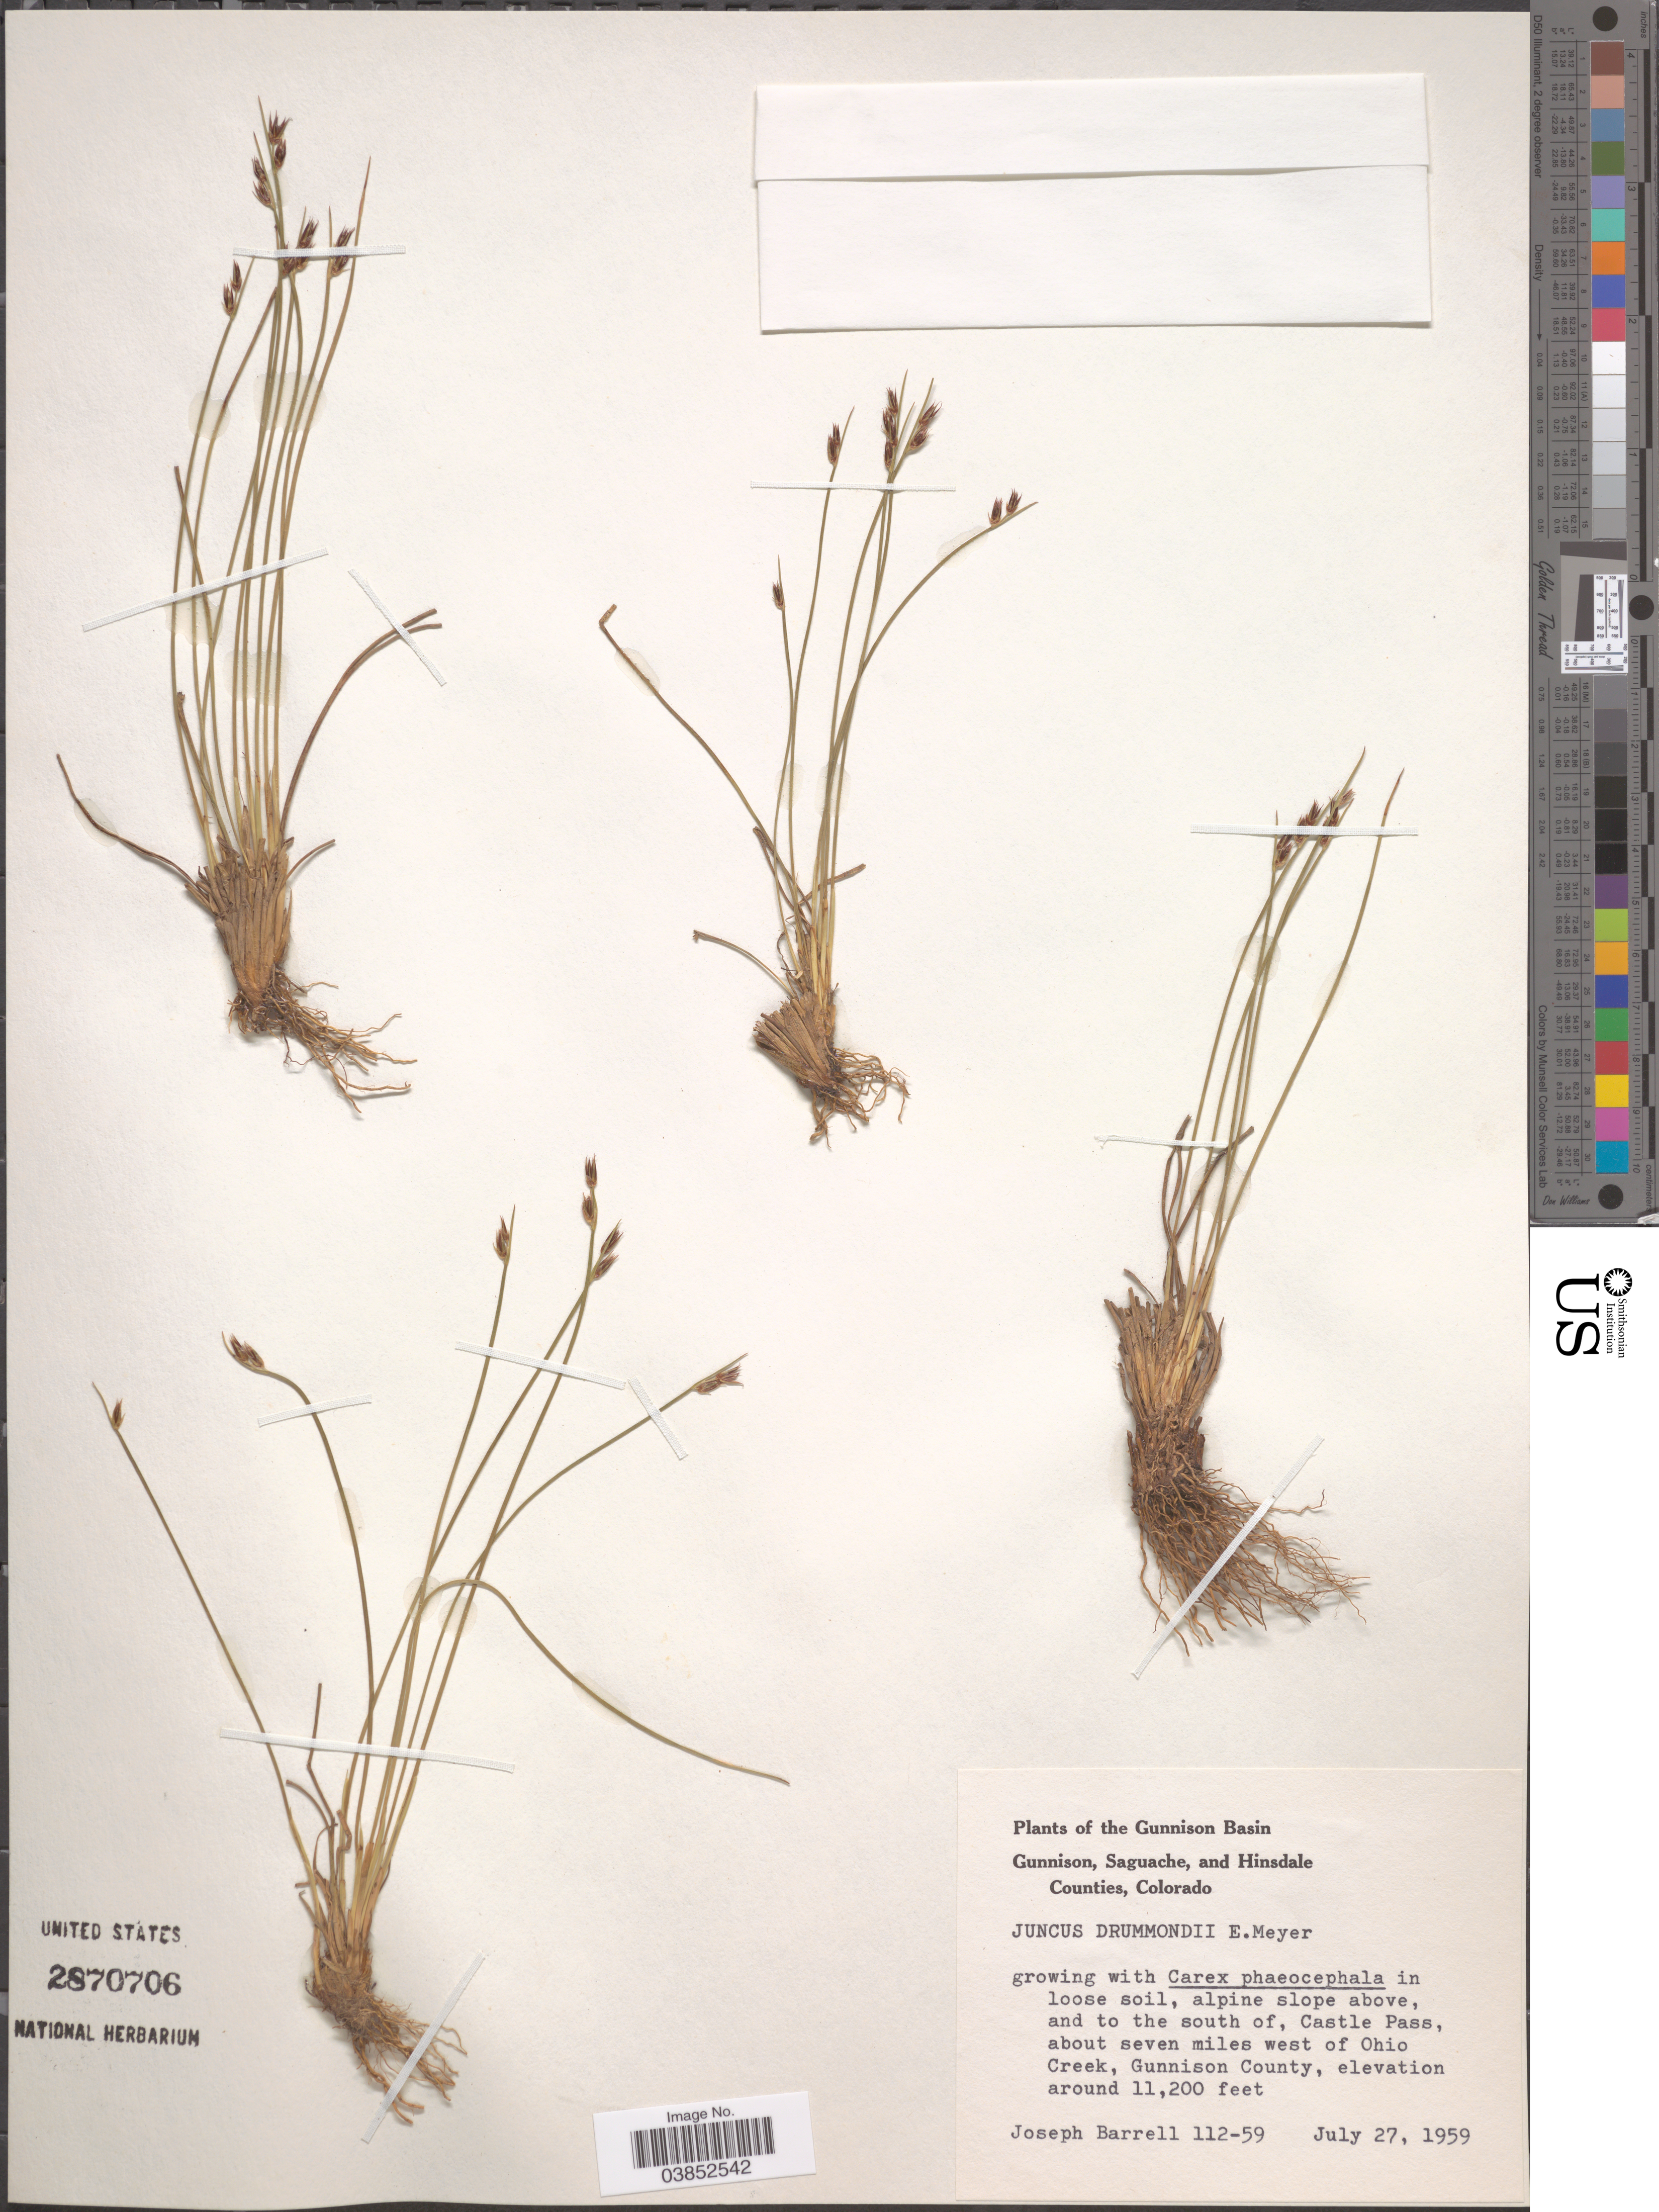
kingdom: Plantae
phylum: Tracheophyta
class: Liliopsida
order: Poales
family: Juncaceae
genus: Juncus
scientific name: Juncus drummondii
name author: E. Mey.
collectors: J. Barrell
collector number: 112-59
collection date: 1959-07-27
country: United States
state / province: Colorado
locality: The Gunnison Basin. Alpine slope above, and to the south of, Castle Pass, about seven miles west of Ohio Creek, Gunnison County.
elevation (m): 3414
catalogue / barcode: US 2870706